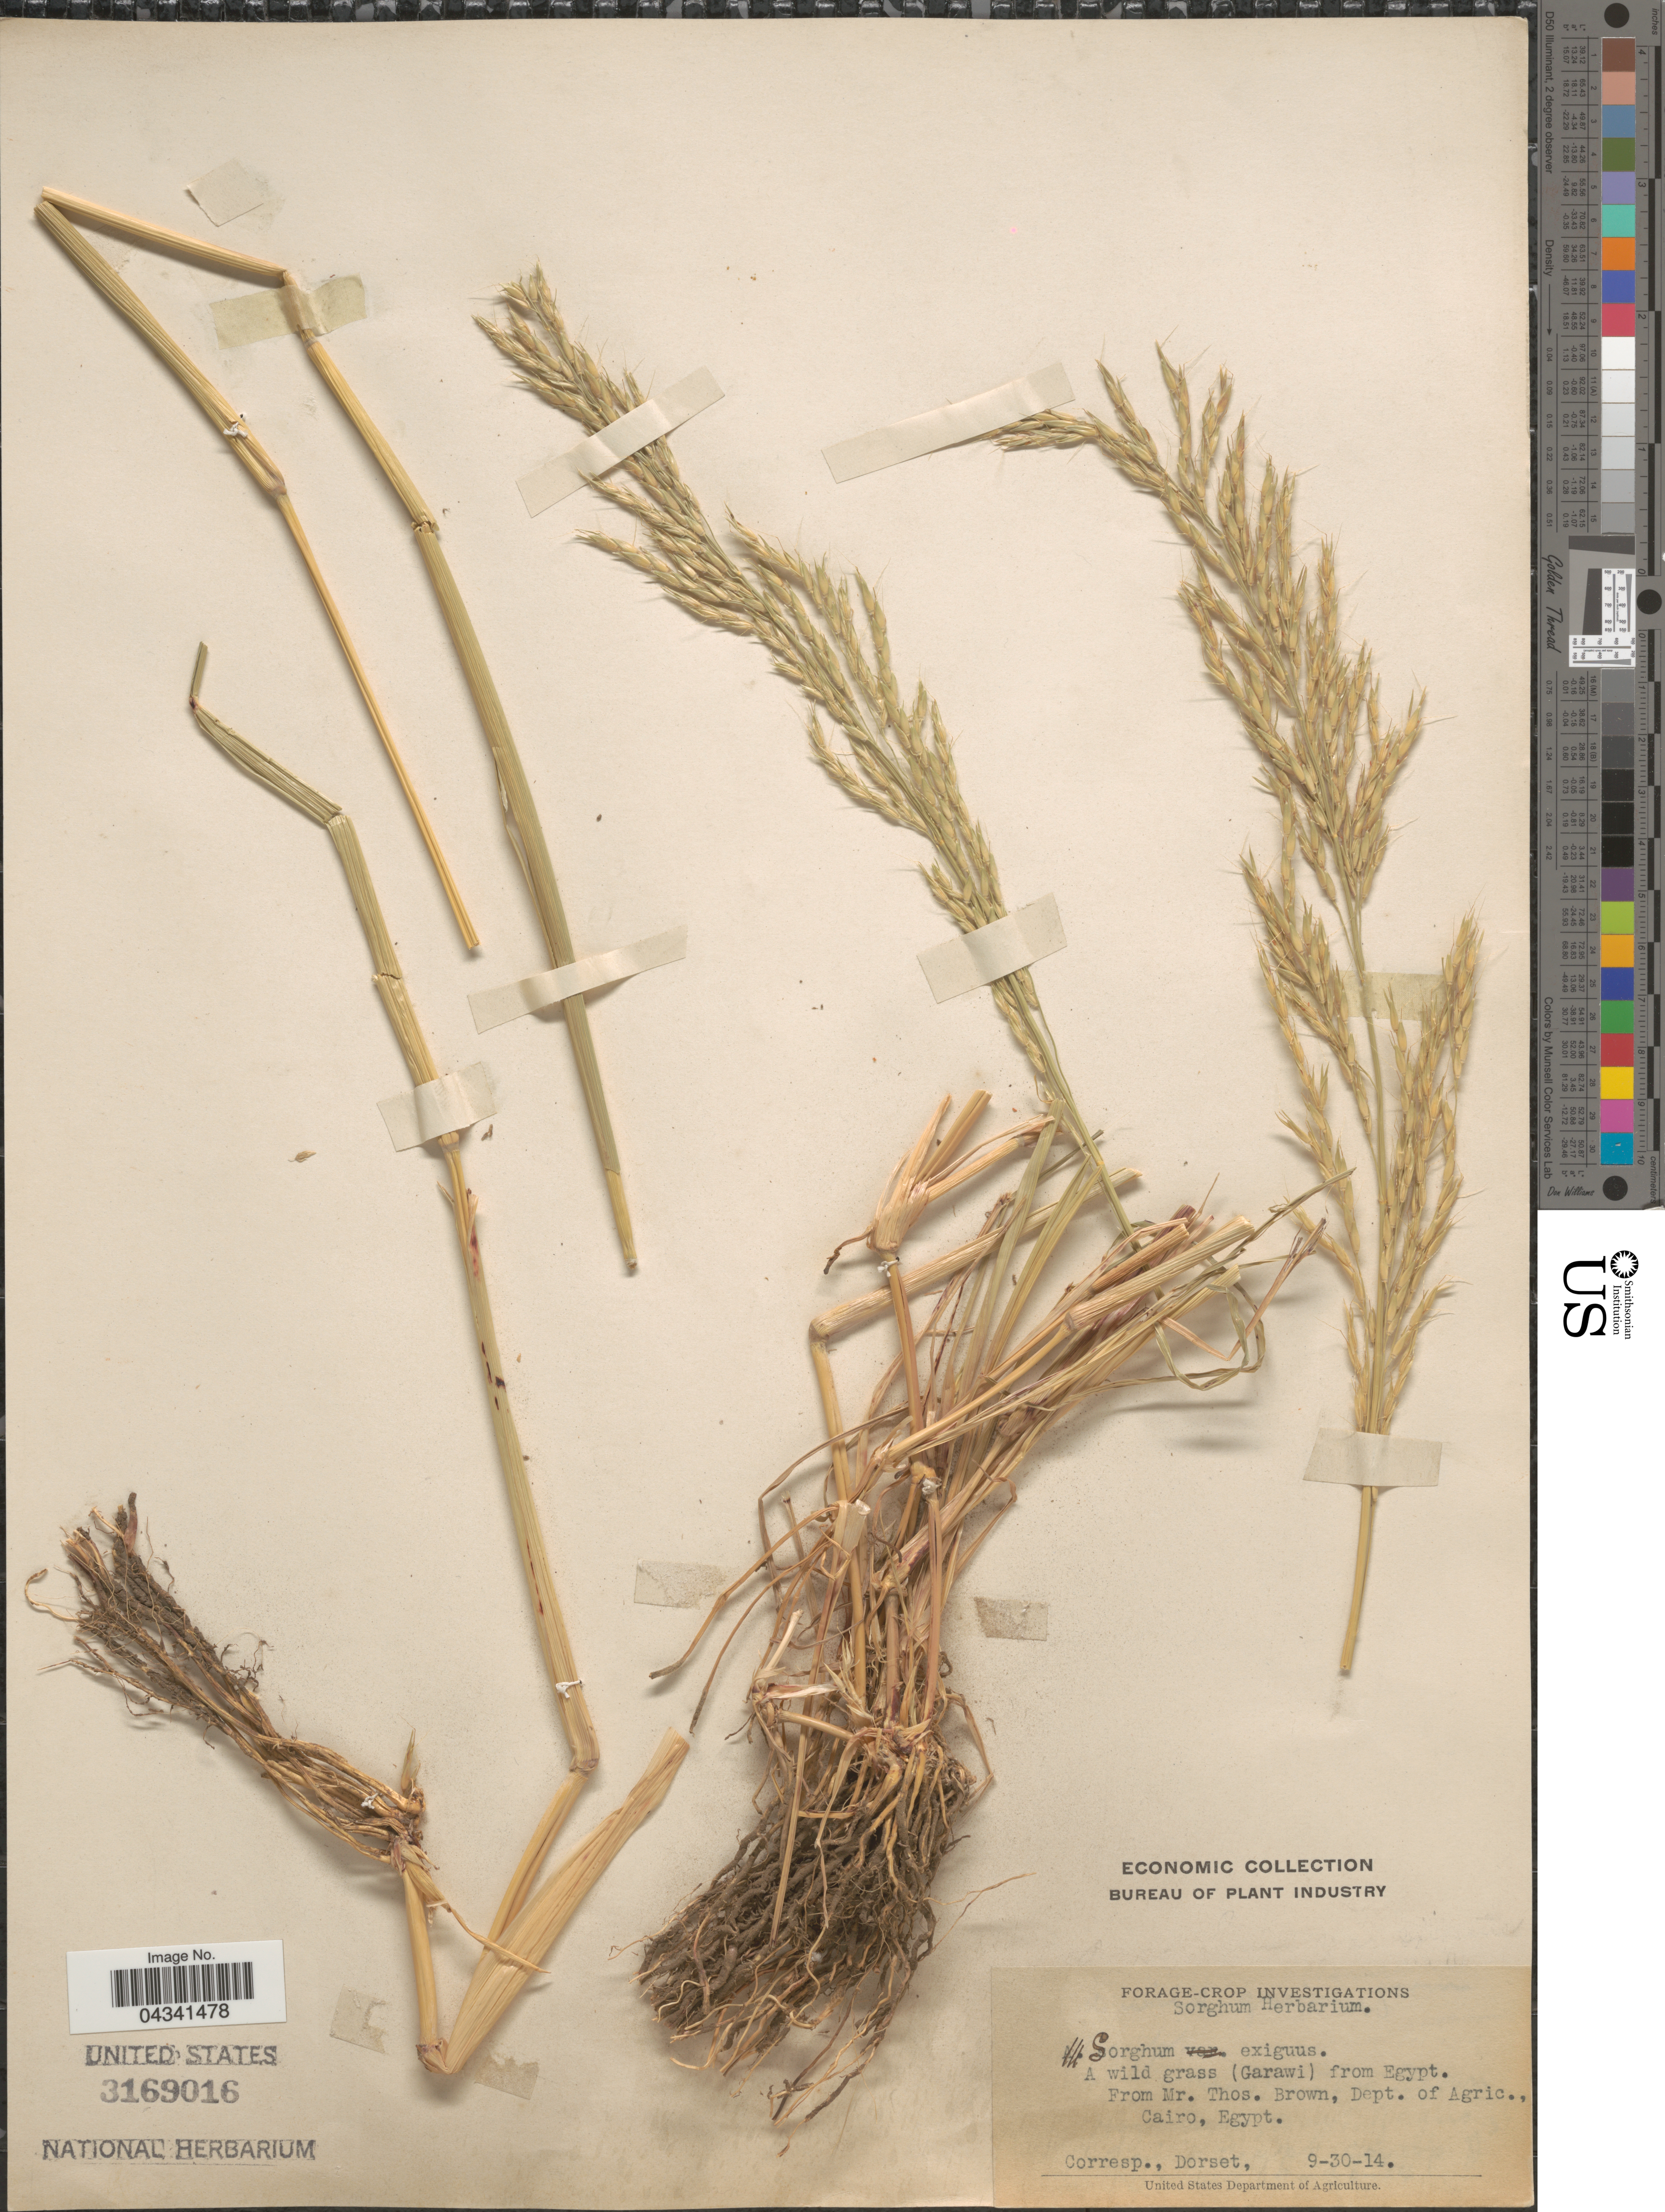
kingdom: Plantae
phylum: Tracheophyta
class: Liliopsida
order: Poales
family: Poaceae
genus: Sorghum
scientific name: Sorghum halepense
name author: (L.) Pers.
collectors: -. Dorset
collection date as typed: Transcribed d/m/y: 30/9/14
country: Egypt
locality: Cairo.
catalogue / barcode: US 3169016